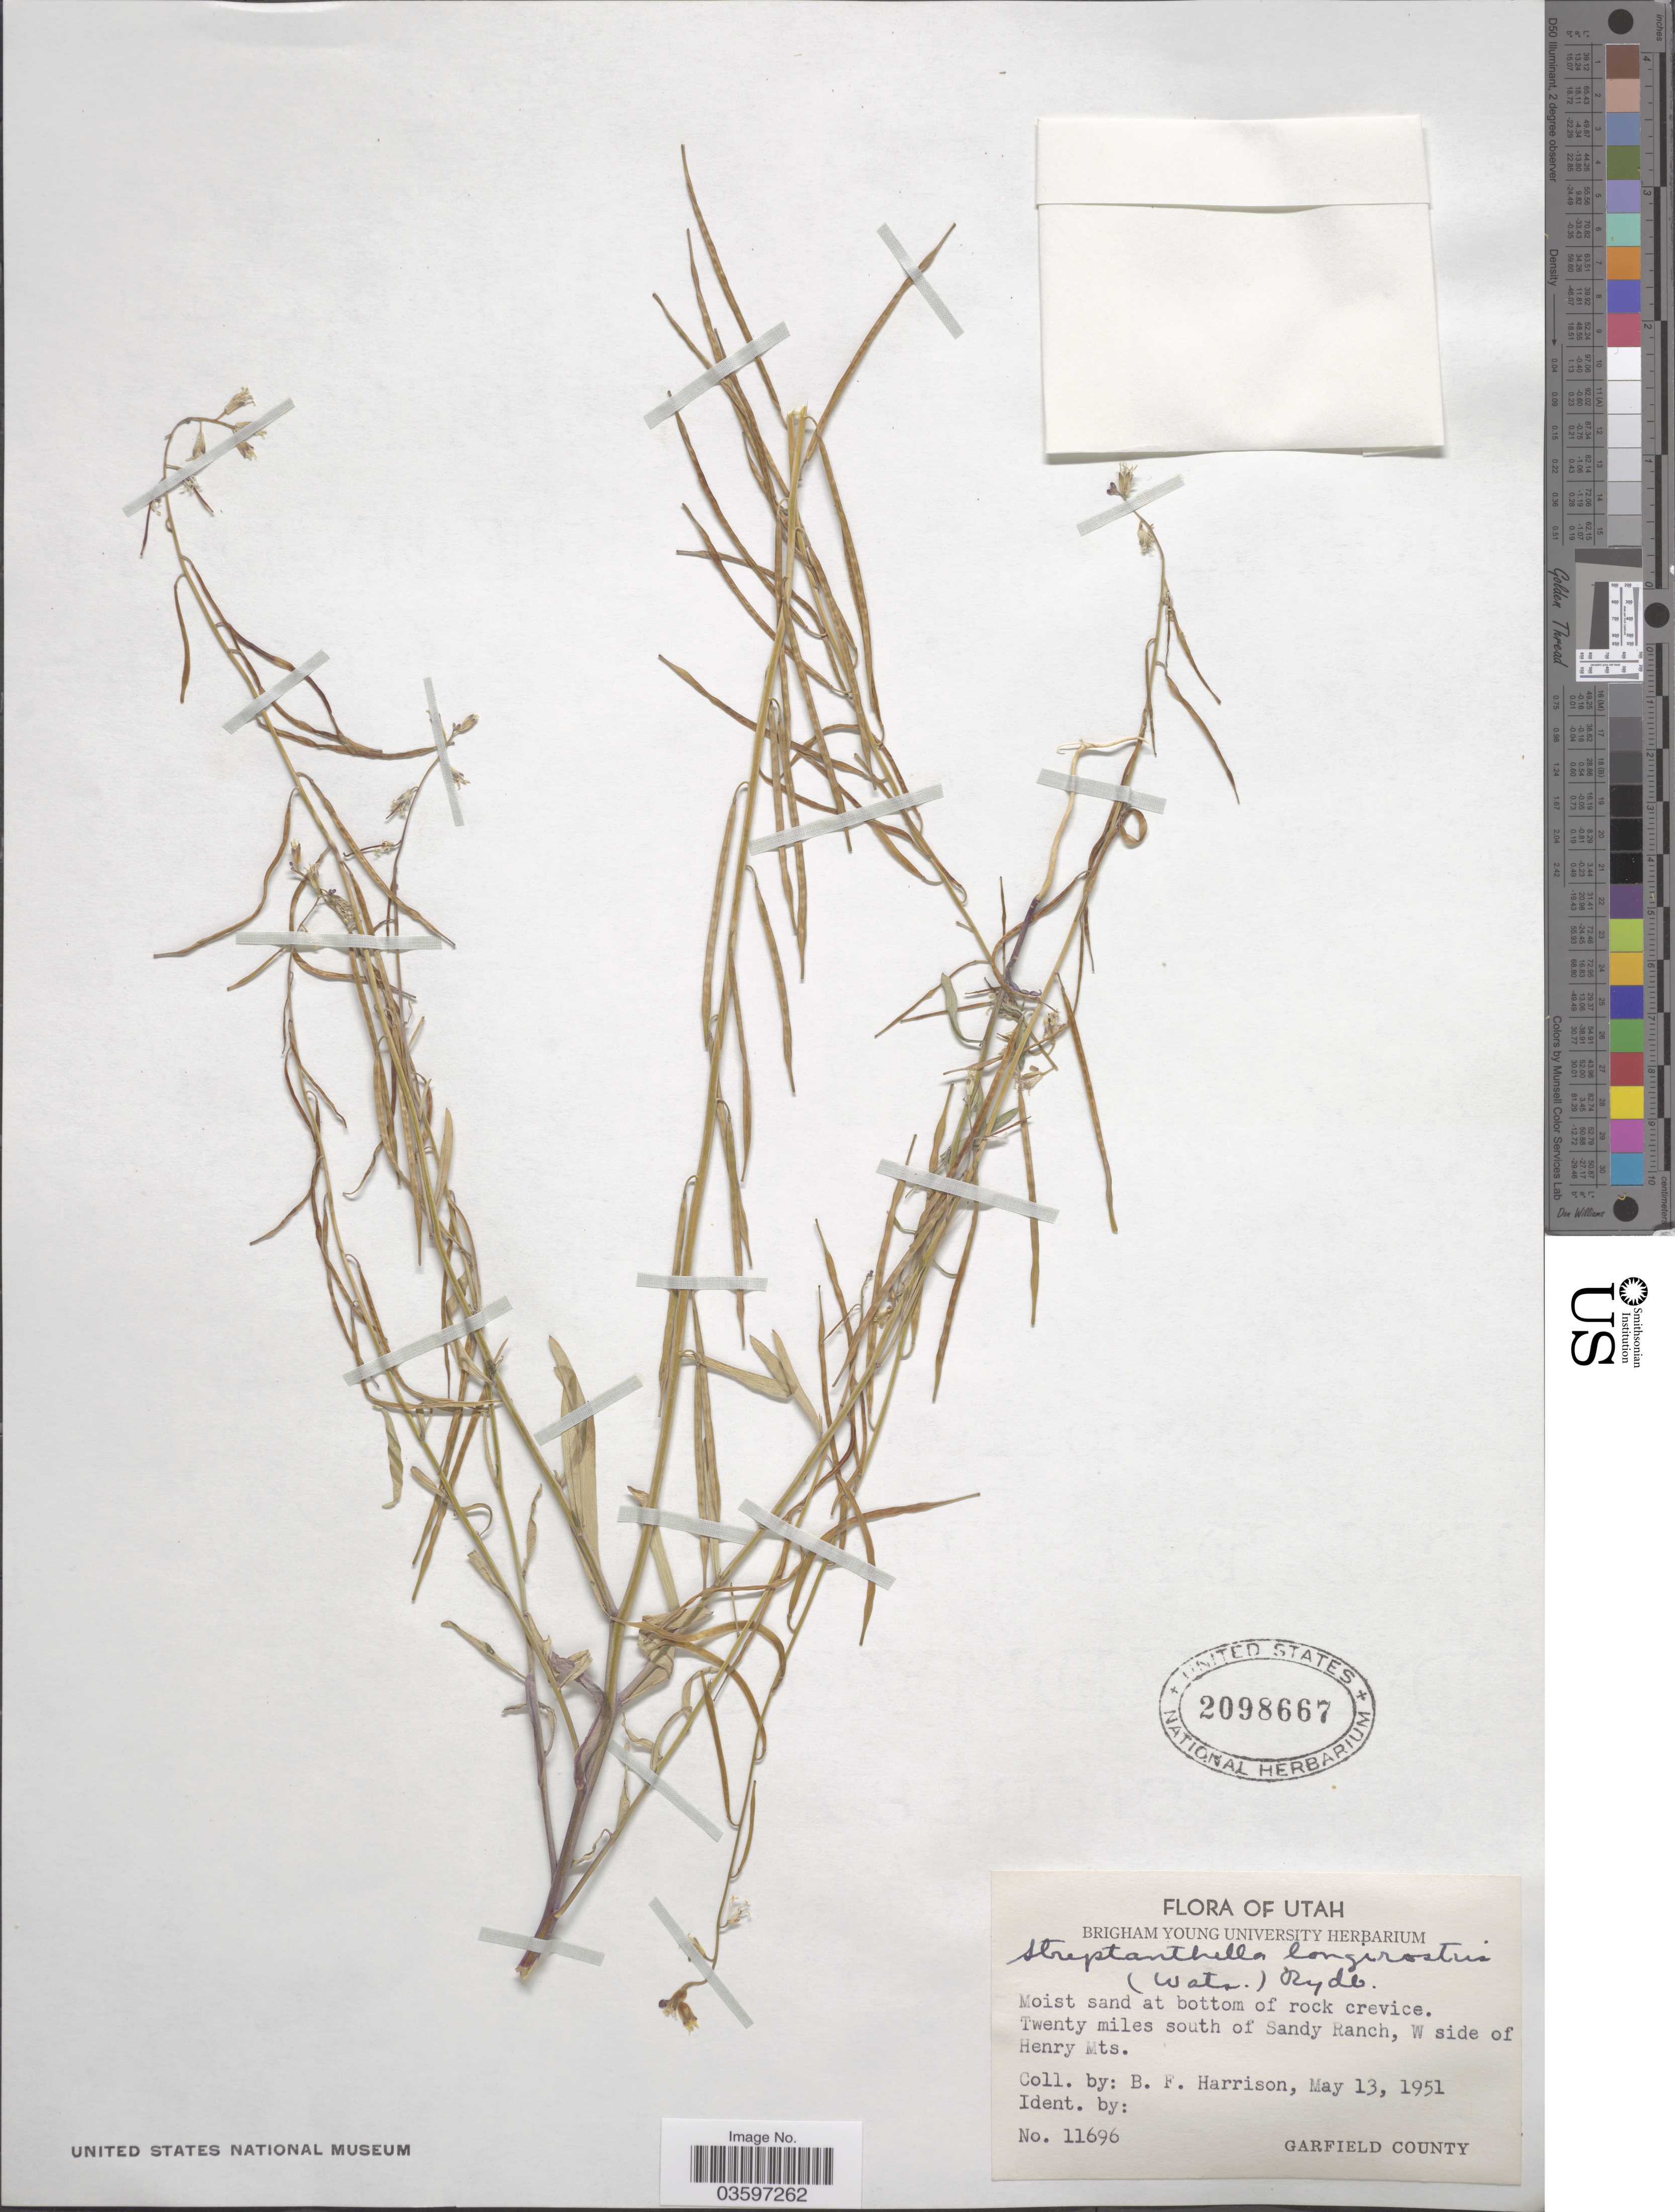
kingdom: Plantae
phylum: Tracheophyta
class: Magnoliopsida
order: Brassicales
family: Brassicaceae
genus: Streptanthella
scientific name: Streptanthella longirostris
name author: (S. Watson) Rydb.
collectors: B. F. Harrison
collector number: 11696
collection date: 1951-05-13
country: United States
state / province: Utah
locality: Twenty miles south of Sandy Ranch, W side of Henry Mts. Garfield County.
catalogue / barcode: US 2098667